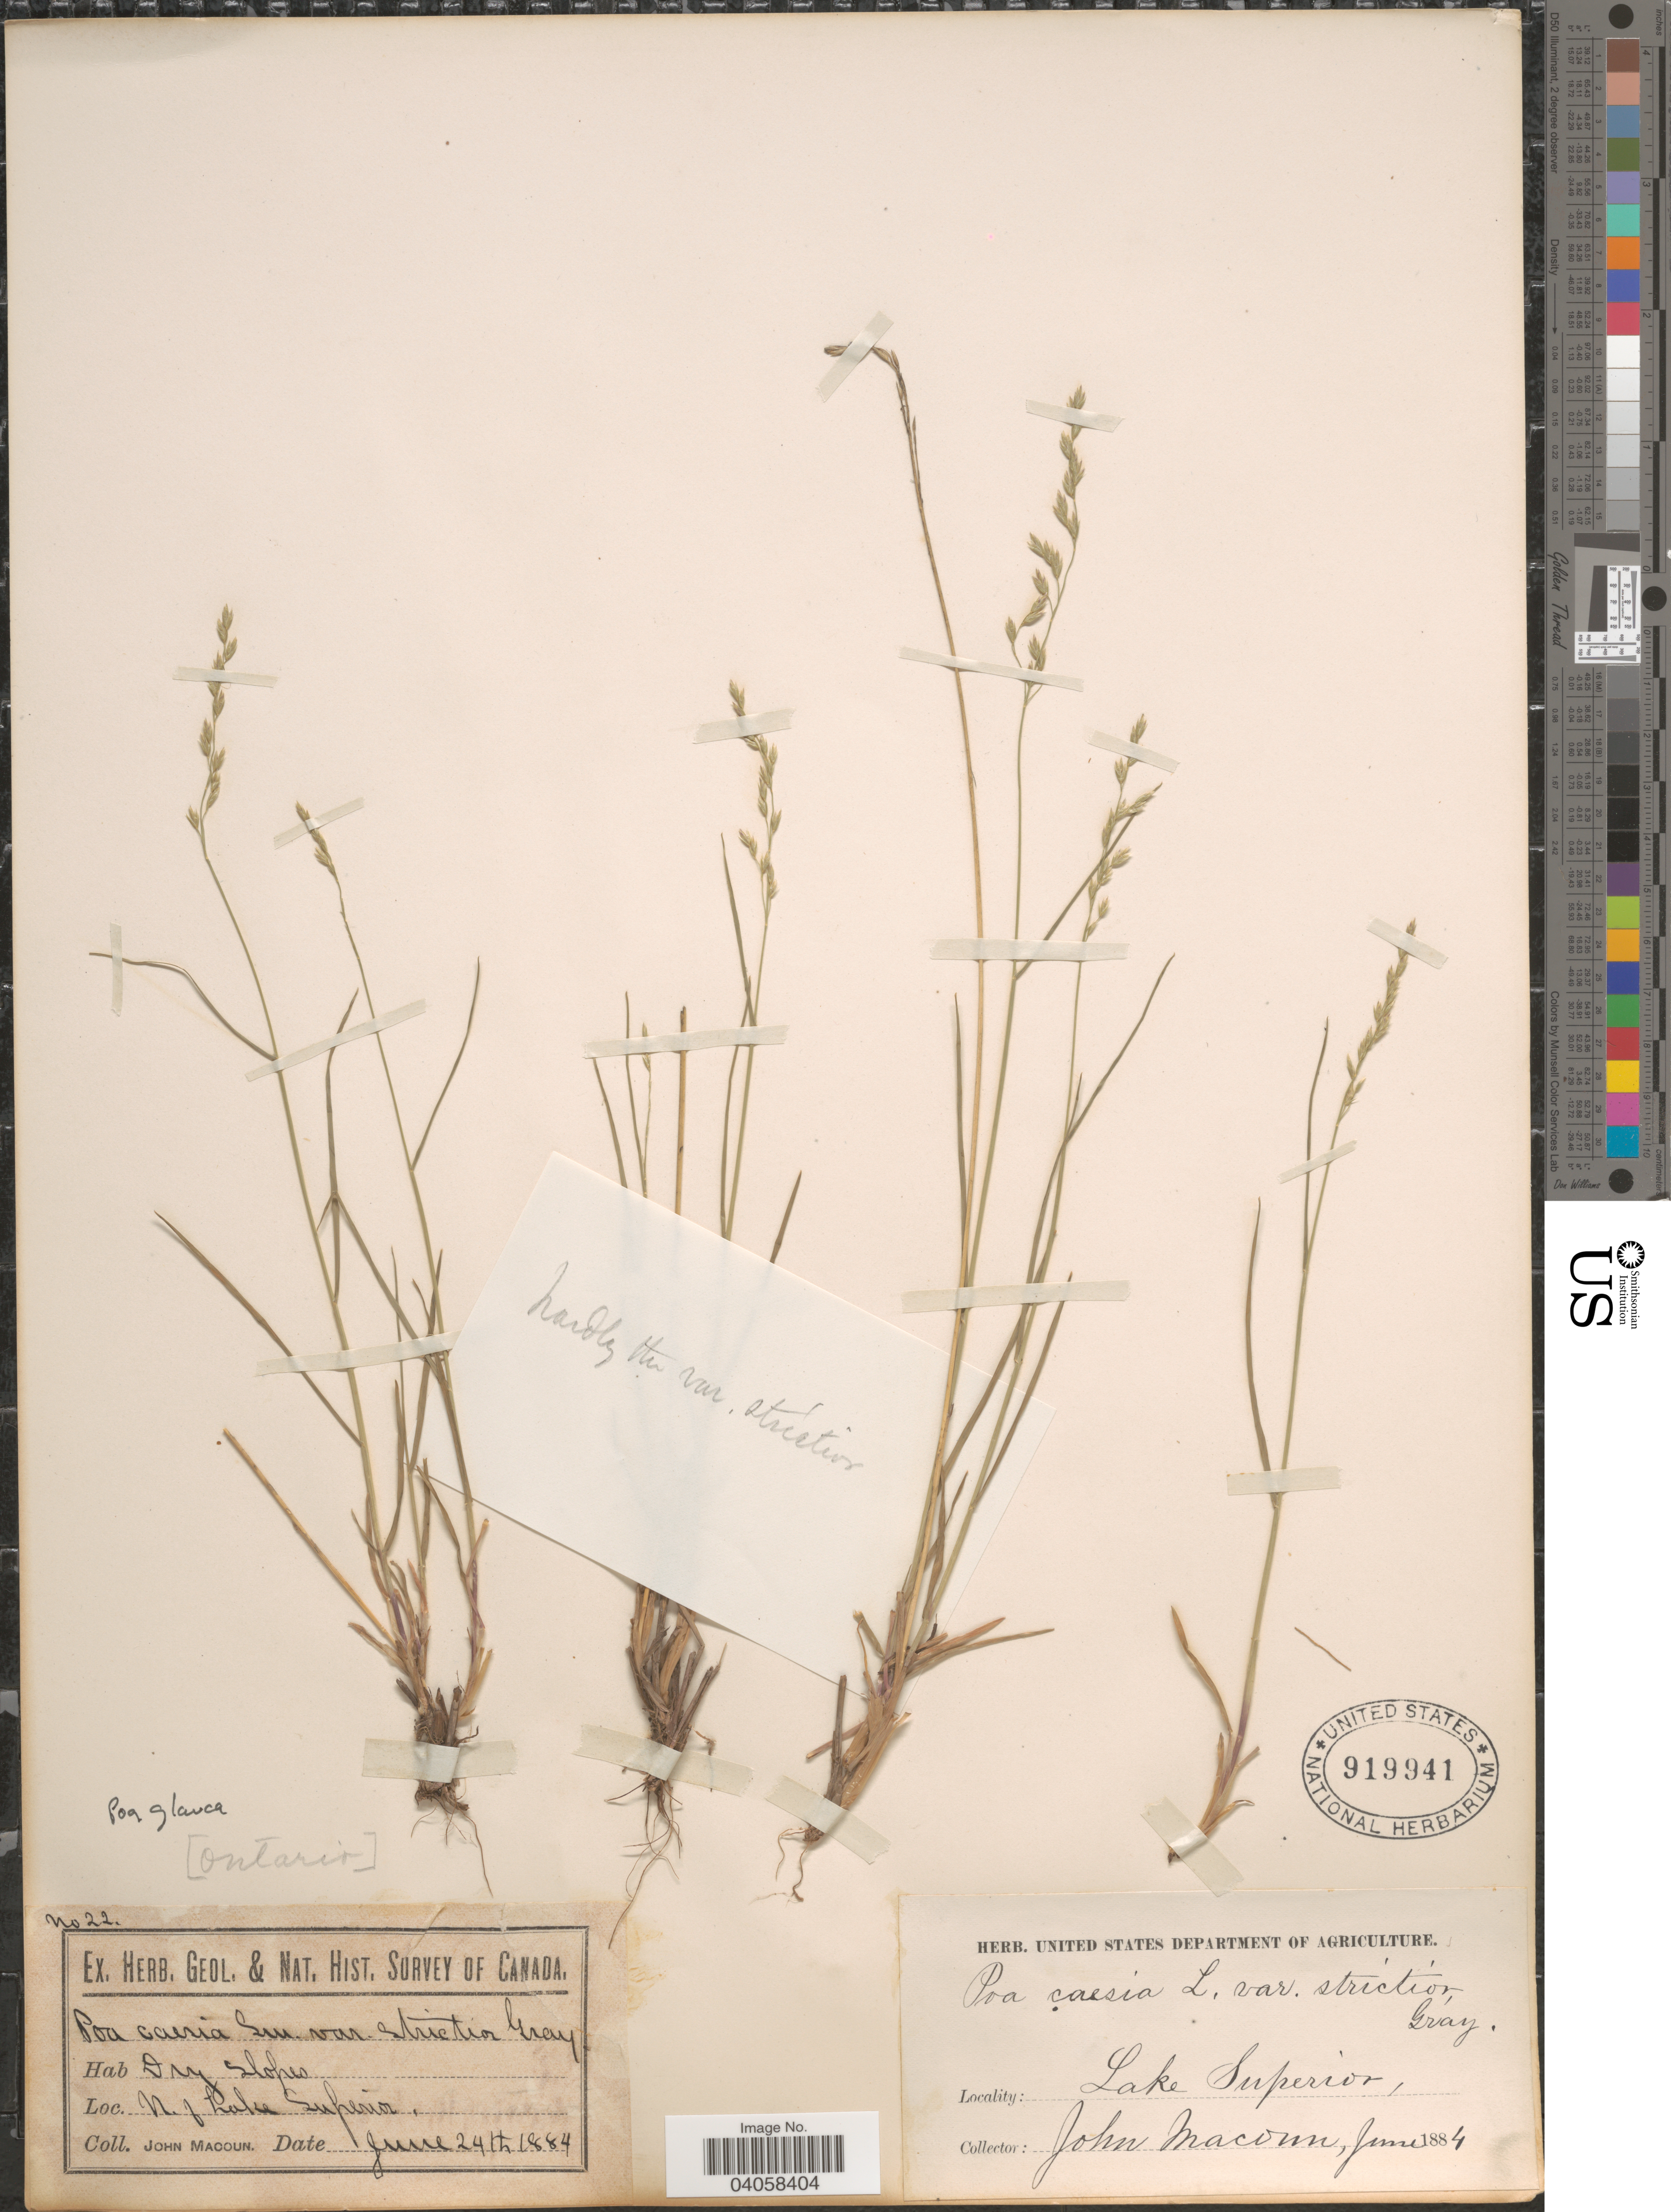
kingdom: Plantae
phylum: Tracheophyta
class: Liliopsida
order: Poales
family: Poaceae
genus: Poa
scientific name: Poa glauca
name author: Vahl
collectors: J. Macoun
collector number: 22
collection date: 1884-06-24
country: Canada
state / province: Ontario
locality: N. of Lake Superior. Lake Superior.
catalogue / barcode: US 919941